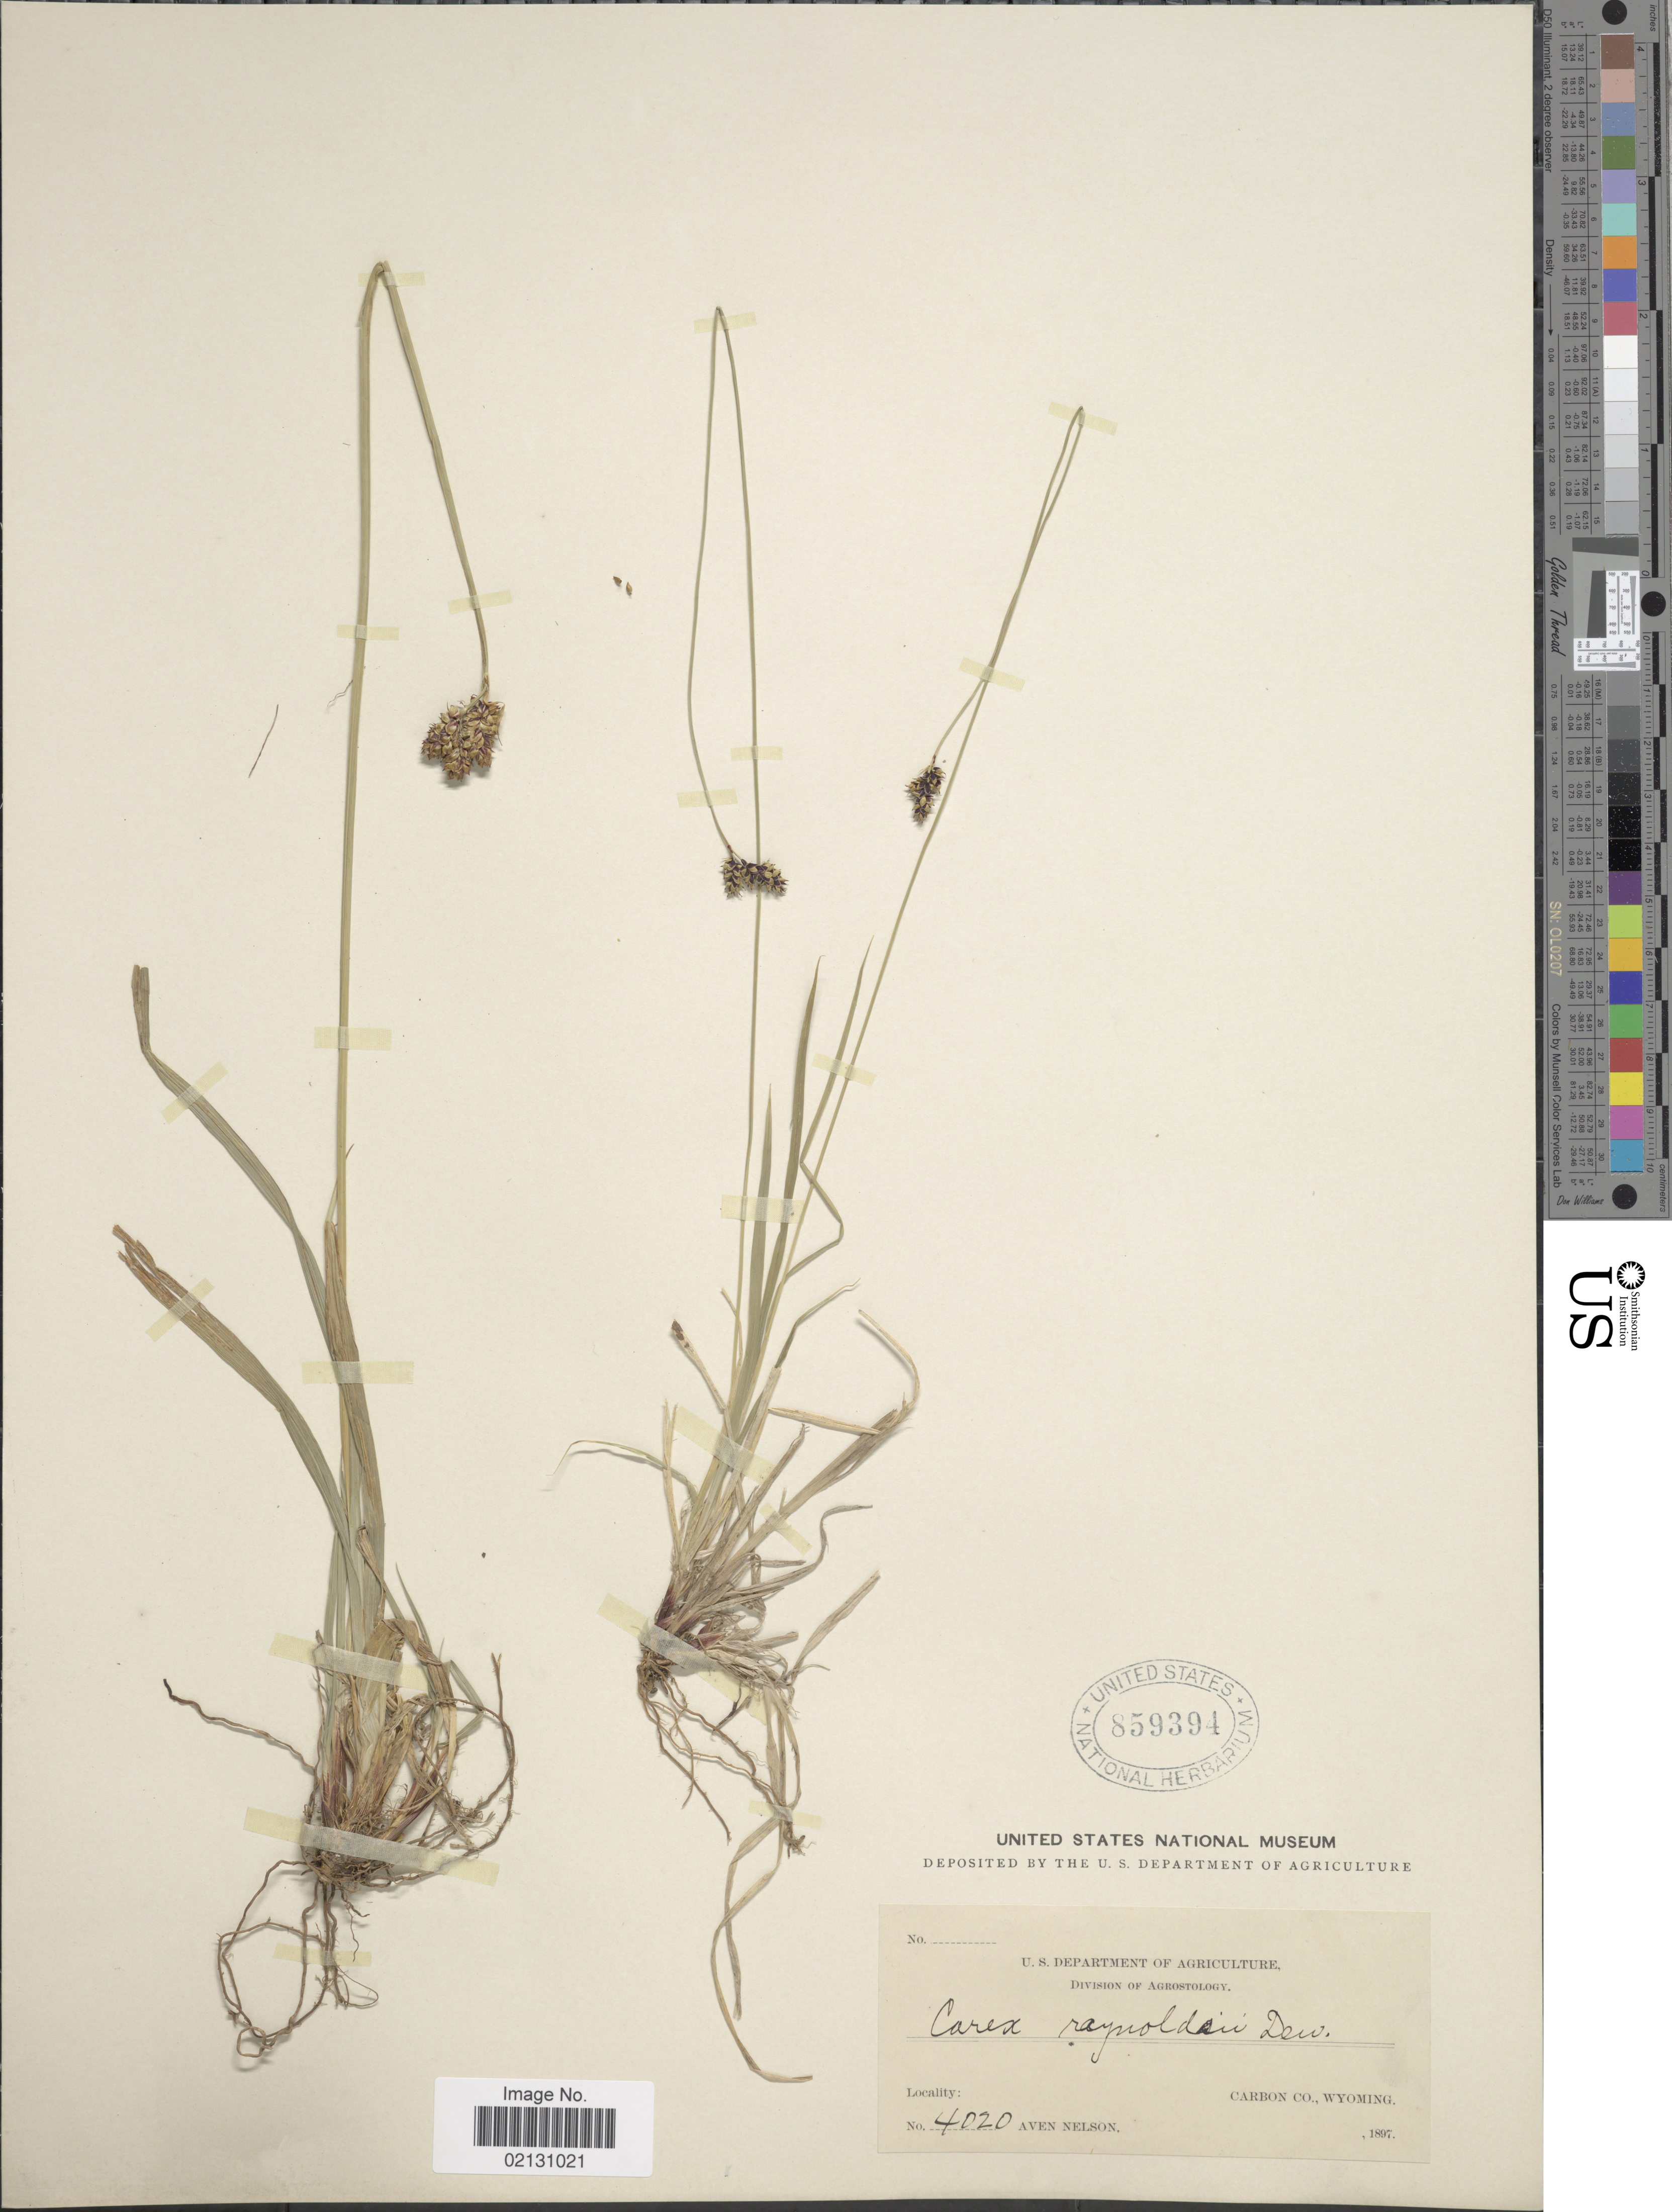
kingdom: Plantae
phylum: Tracheophyta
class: Liliopsida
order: Poales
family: Cyperaceae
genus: Carex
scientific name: Carex raynoldsii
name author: Dewey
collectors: A. Nelson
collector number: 4020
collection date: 1897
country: United States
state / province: Wyoming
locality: Carbon Co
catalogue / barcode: US 859394